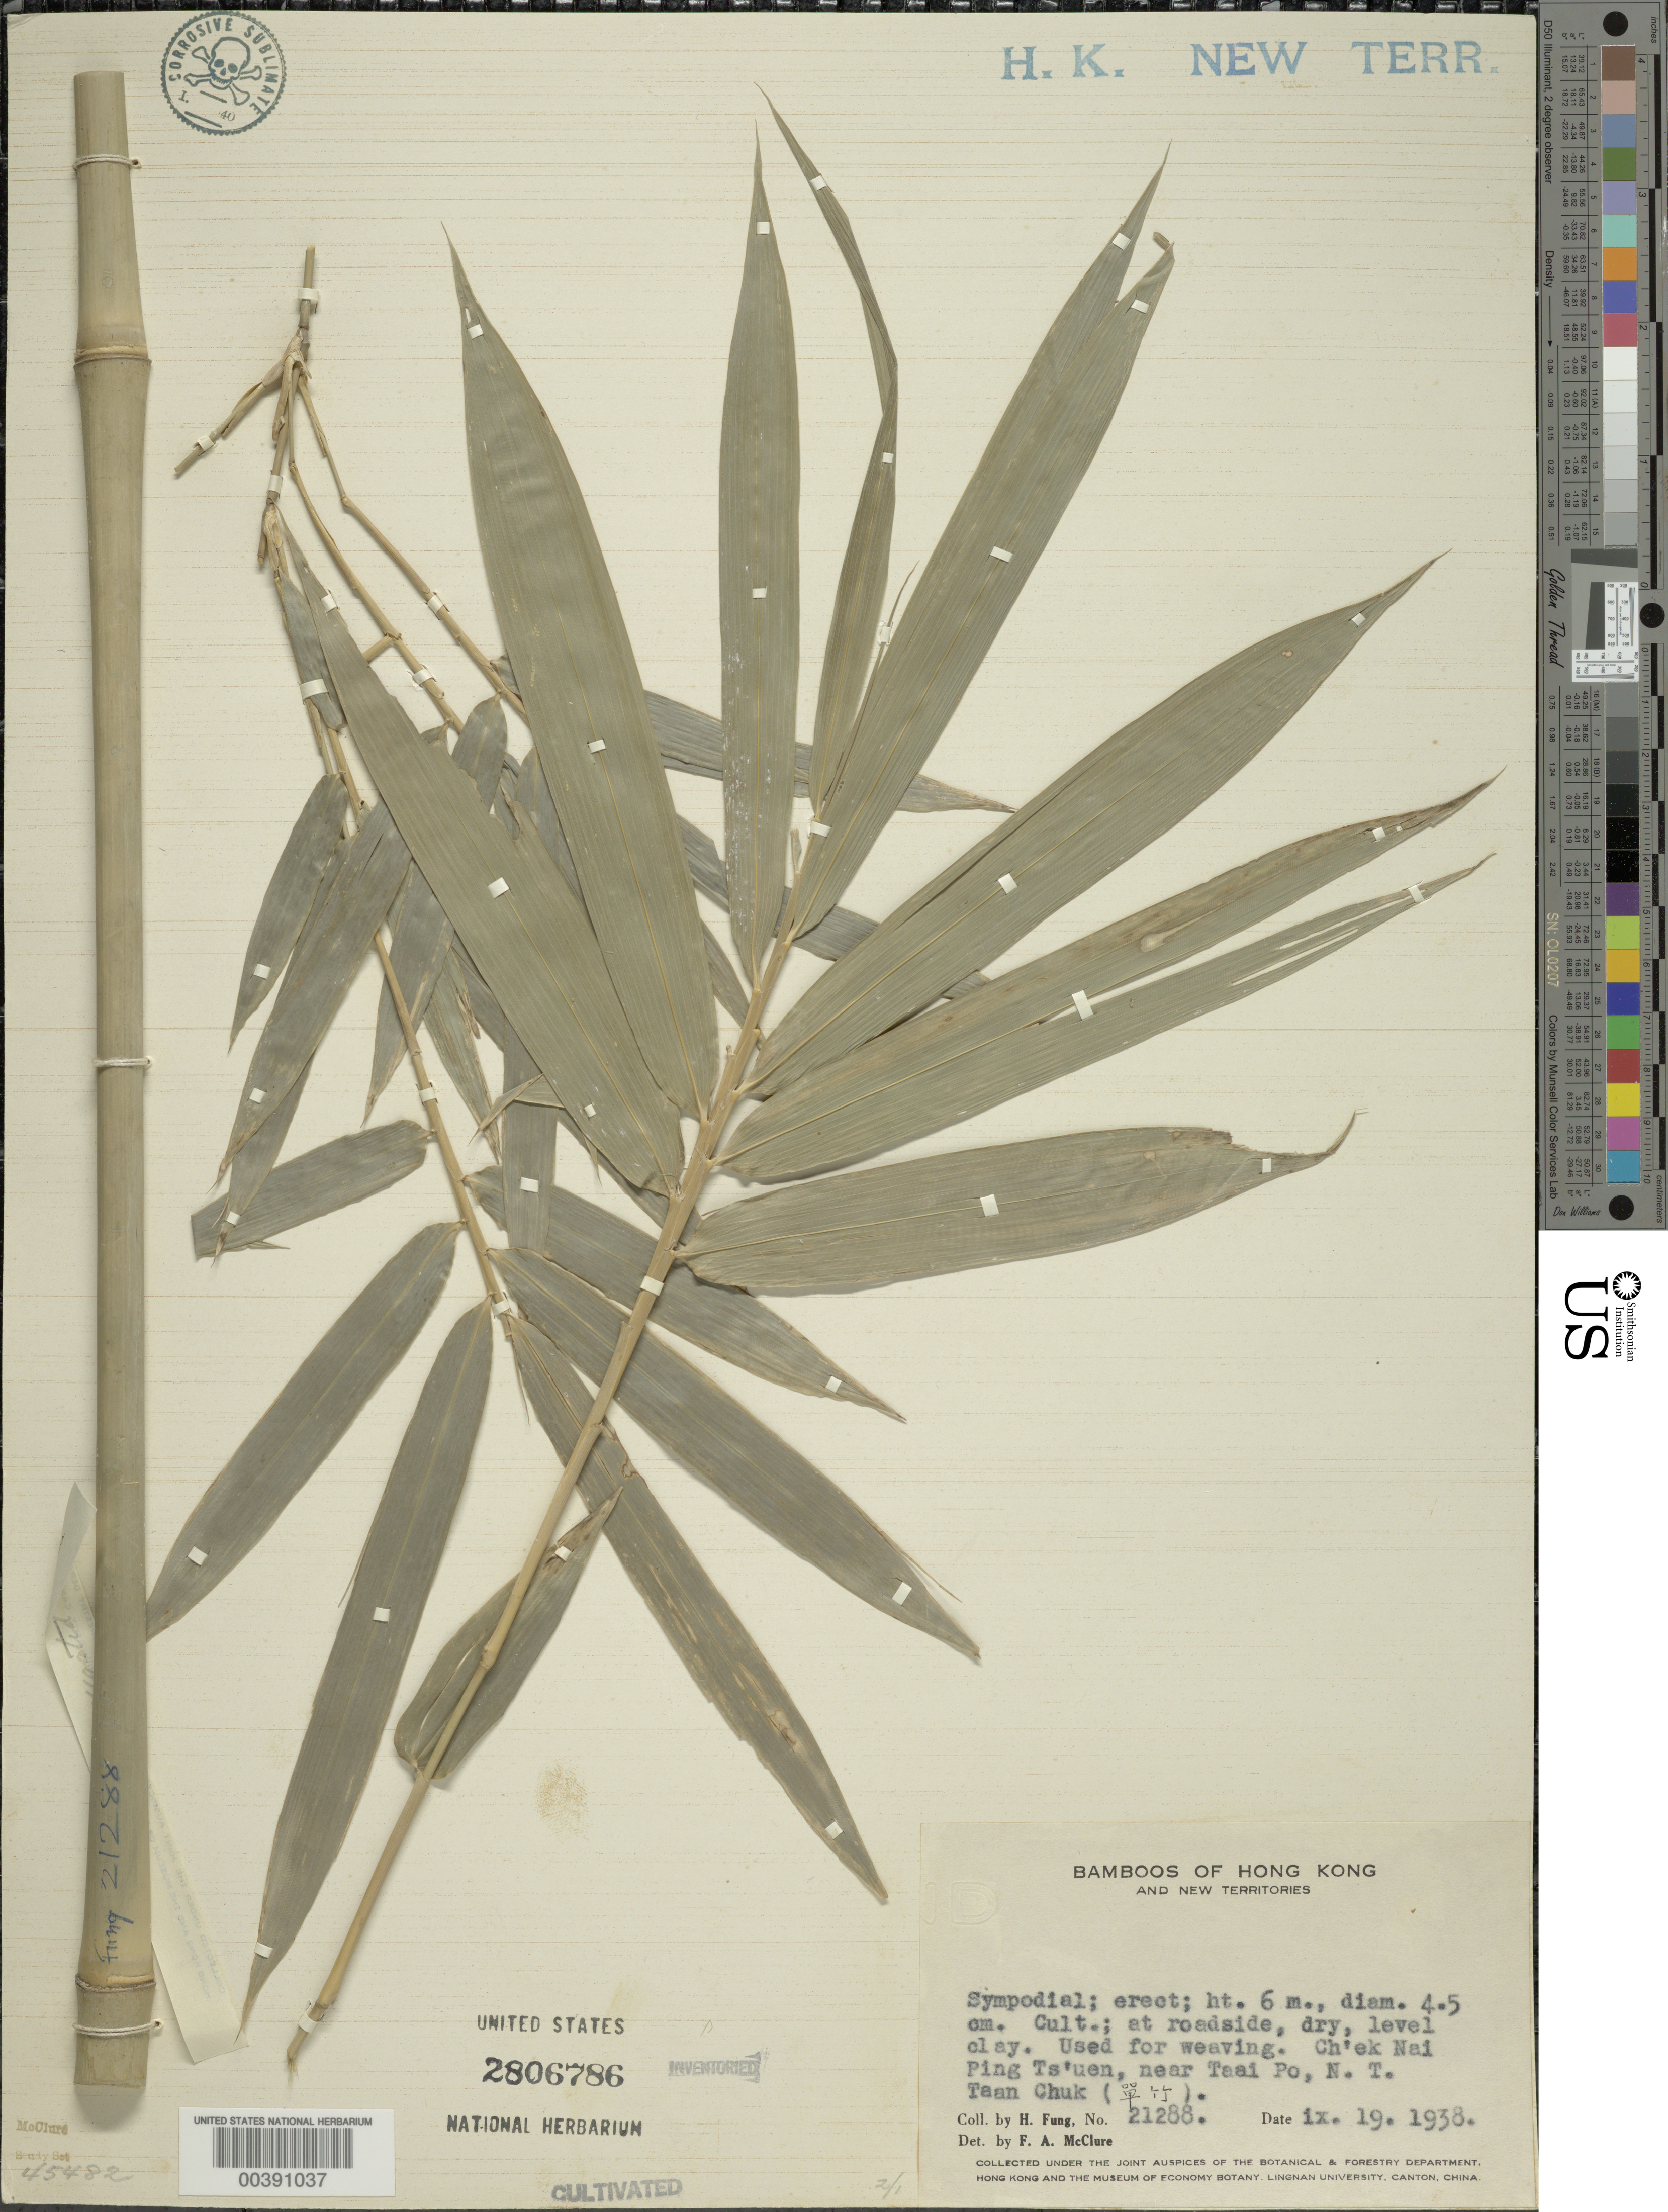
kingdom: Plantae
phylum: Tracheophyta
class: Liliopsida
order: Poales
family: Poaceae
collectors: H. L. Fung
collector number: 21288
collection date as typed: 19 Sep 1938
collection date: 1938-09-19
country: China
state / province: Hong Kong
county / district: New Territories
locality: Taai po, ch'ek nai p'ing t'uen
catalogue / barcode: US 2806786